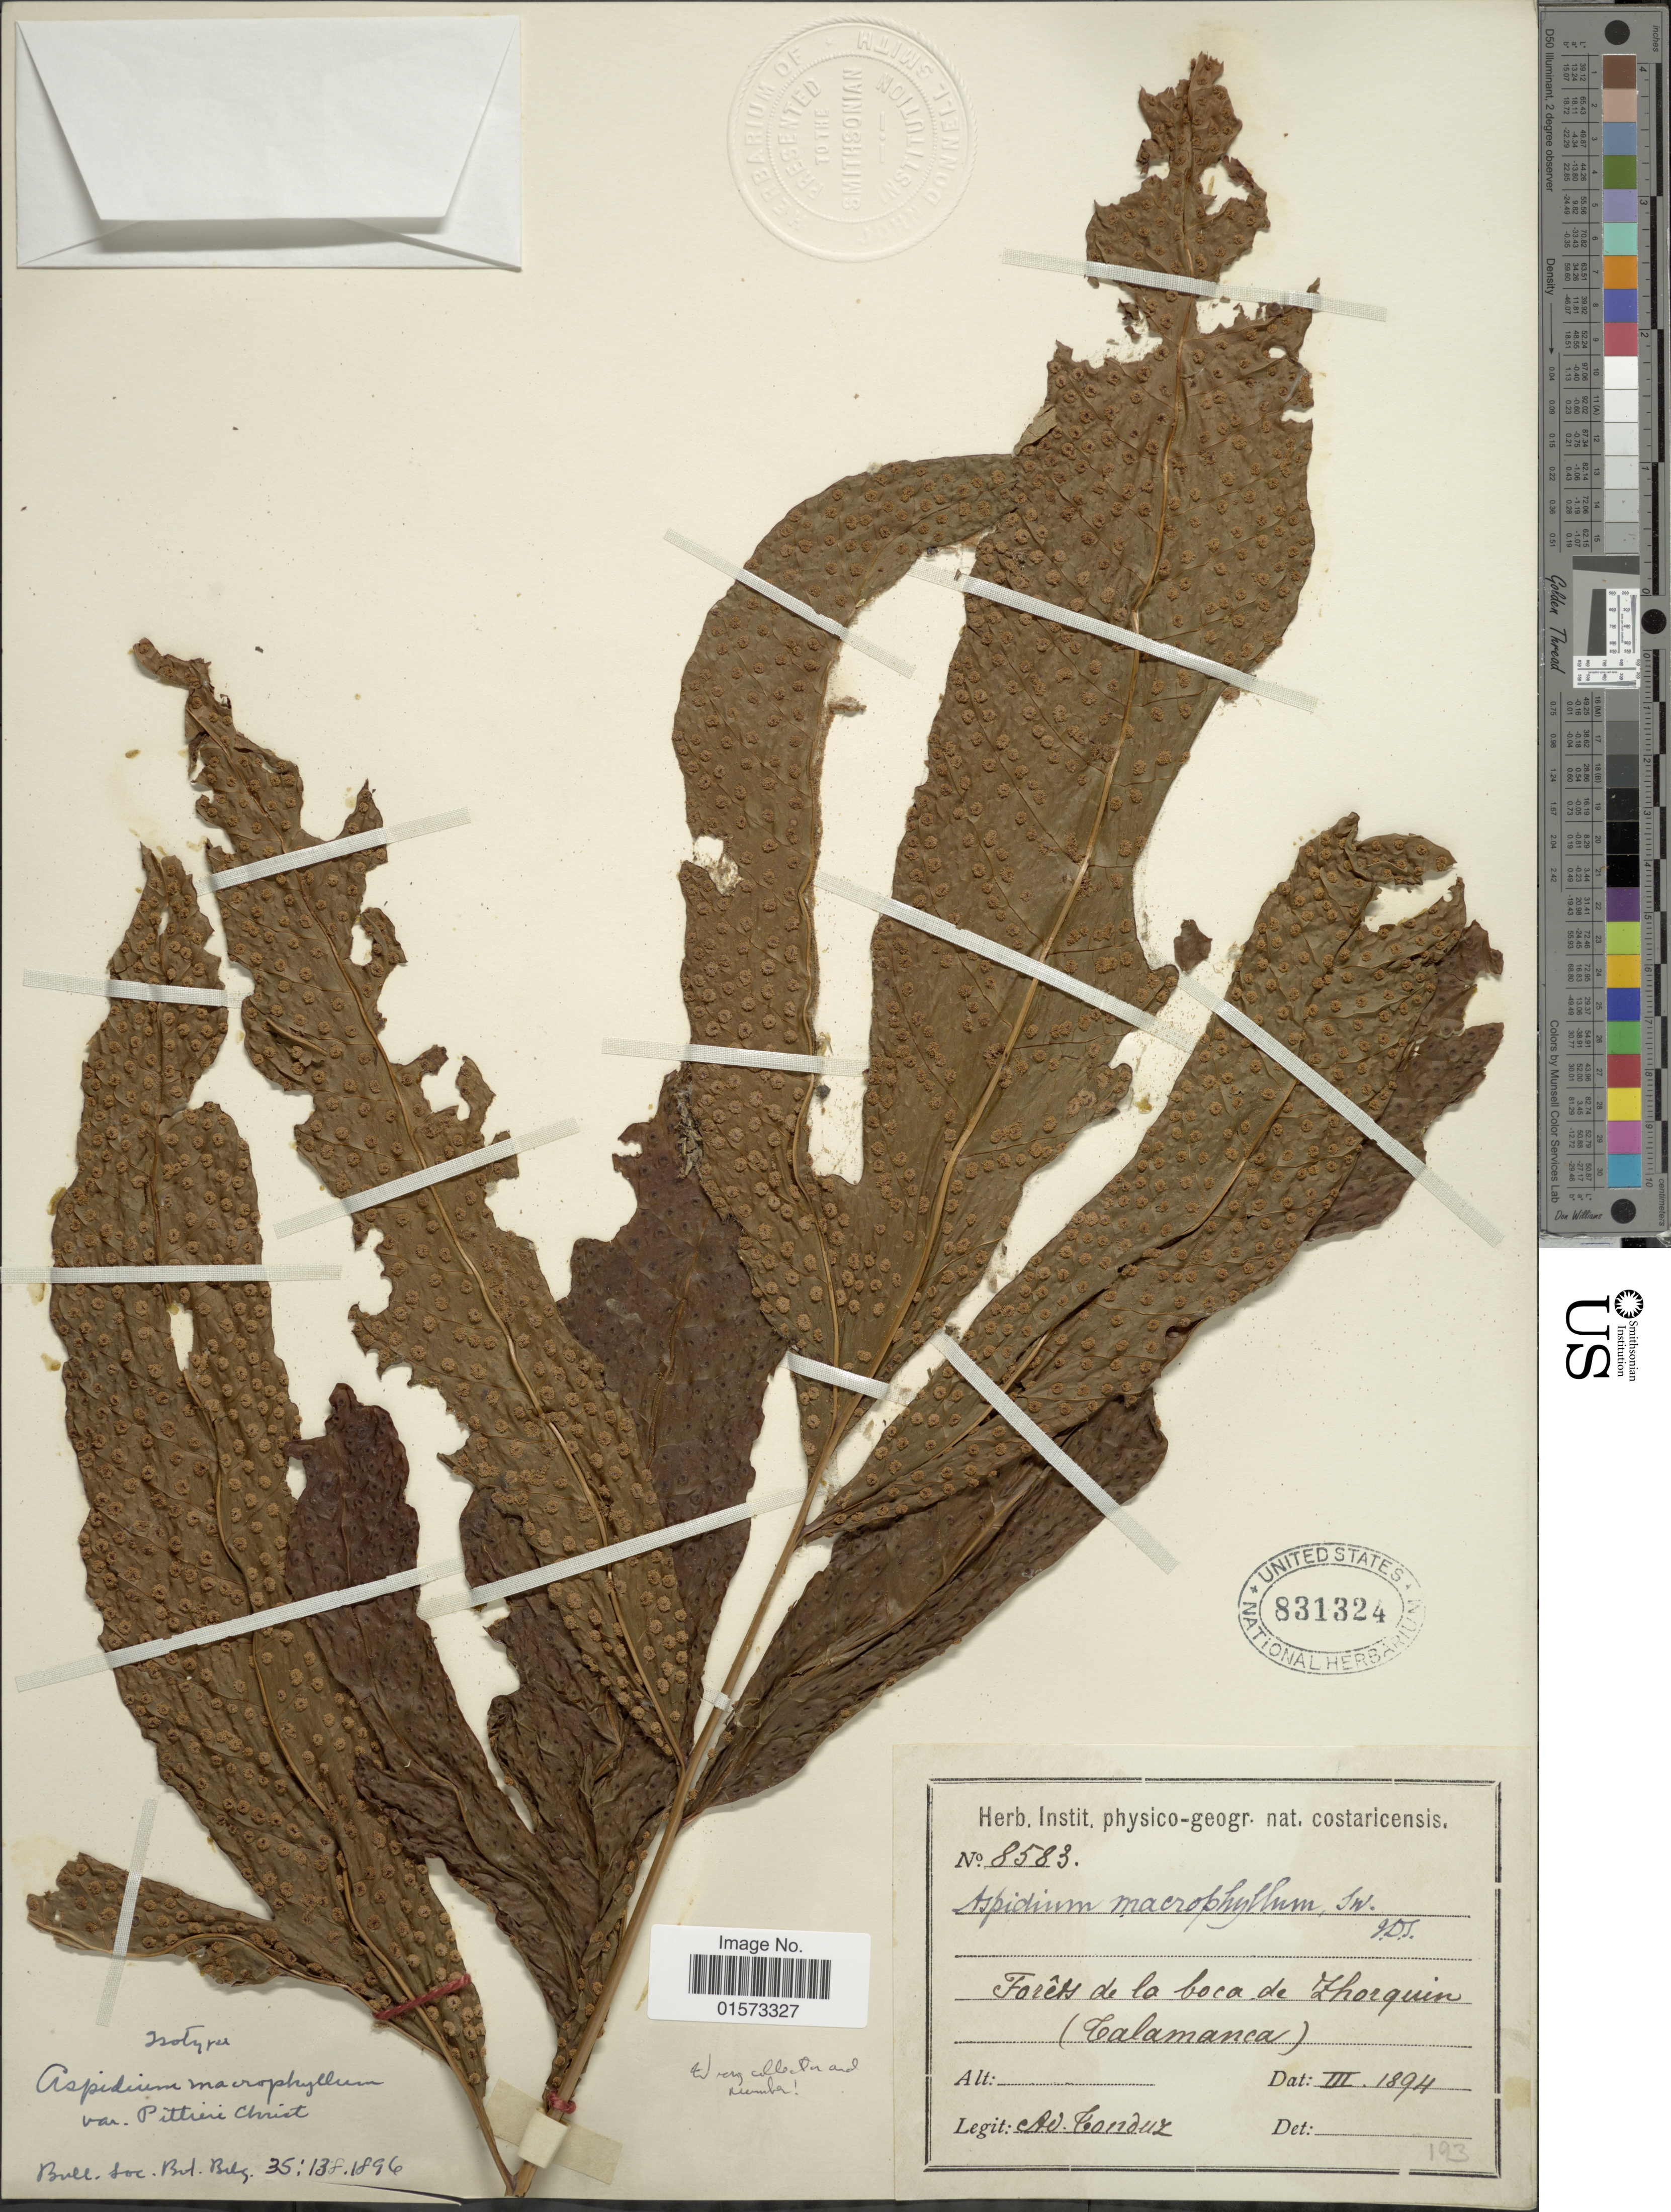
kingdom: Plantae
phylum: Tracheophyta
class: Polypodiopsida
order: Polypodiales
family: Tectariaceae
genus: Tectaria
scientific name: Tectaria incisa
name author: Cav.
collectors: A. Tonduz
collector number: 8583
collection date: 1894-03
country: Costa Rica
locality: Foret de la boca de Zhorquin (Calamanca)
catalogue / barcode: US 831324